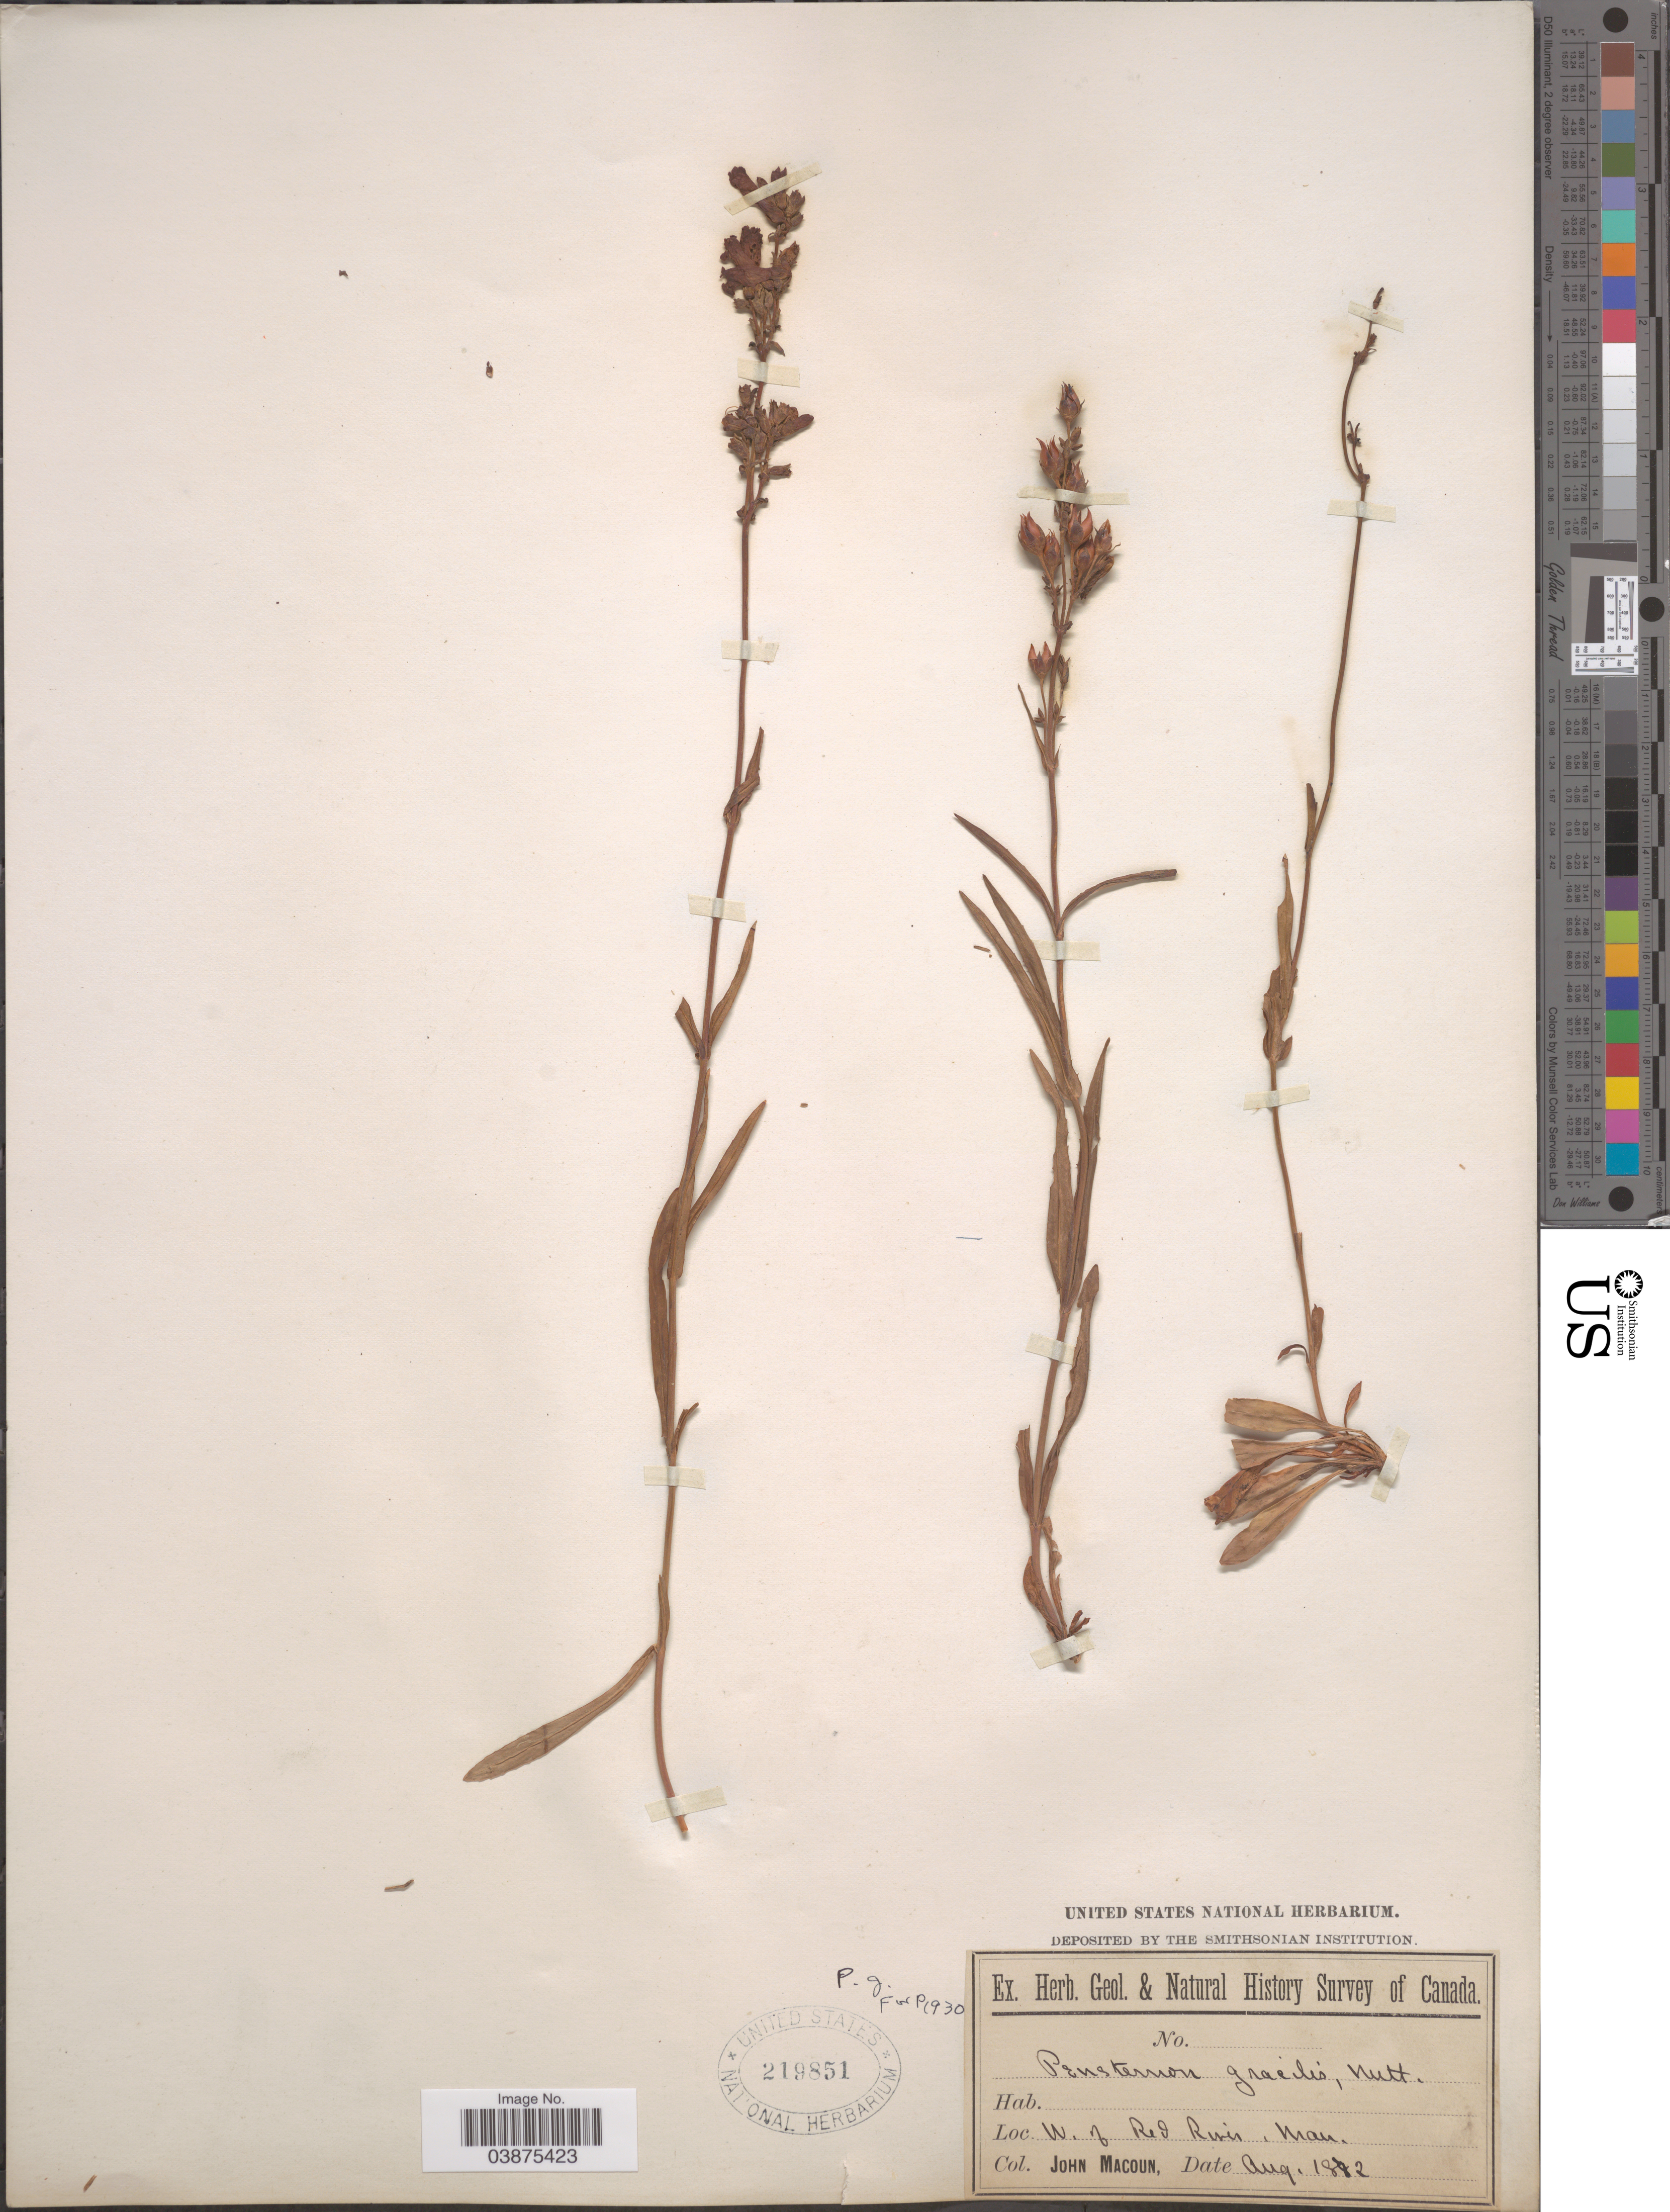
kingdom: Plantae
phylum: Tracheophyta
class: Magnoliopsida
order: Lamiales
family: Plantaginaceae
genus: Penstemon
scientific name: Penstemon gracilis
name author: Nutt.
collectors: J. Macoun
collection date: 1872-08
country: Canada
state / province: Manitoba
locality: W. of Red River.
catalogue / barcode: US 219851